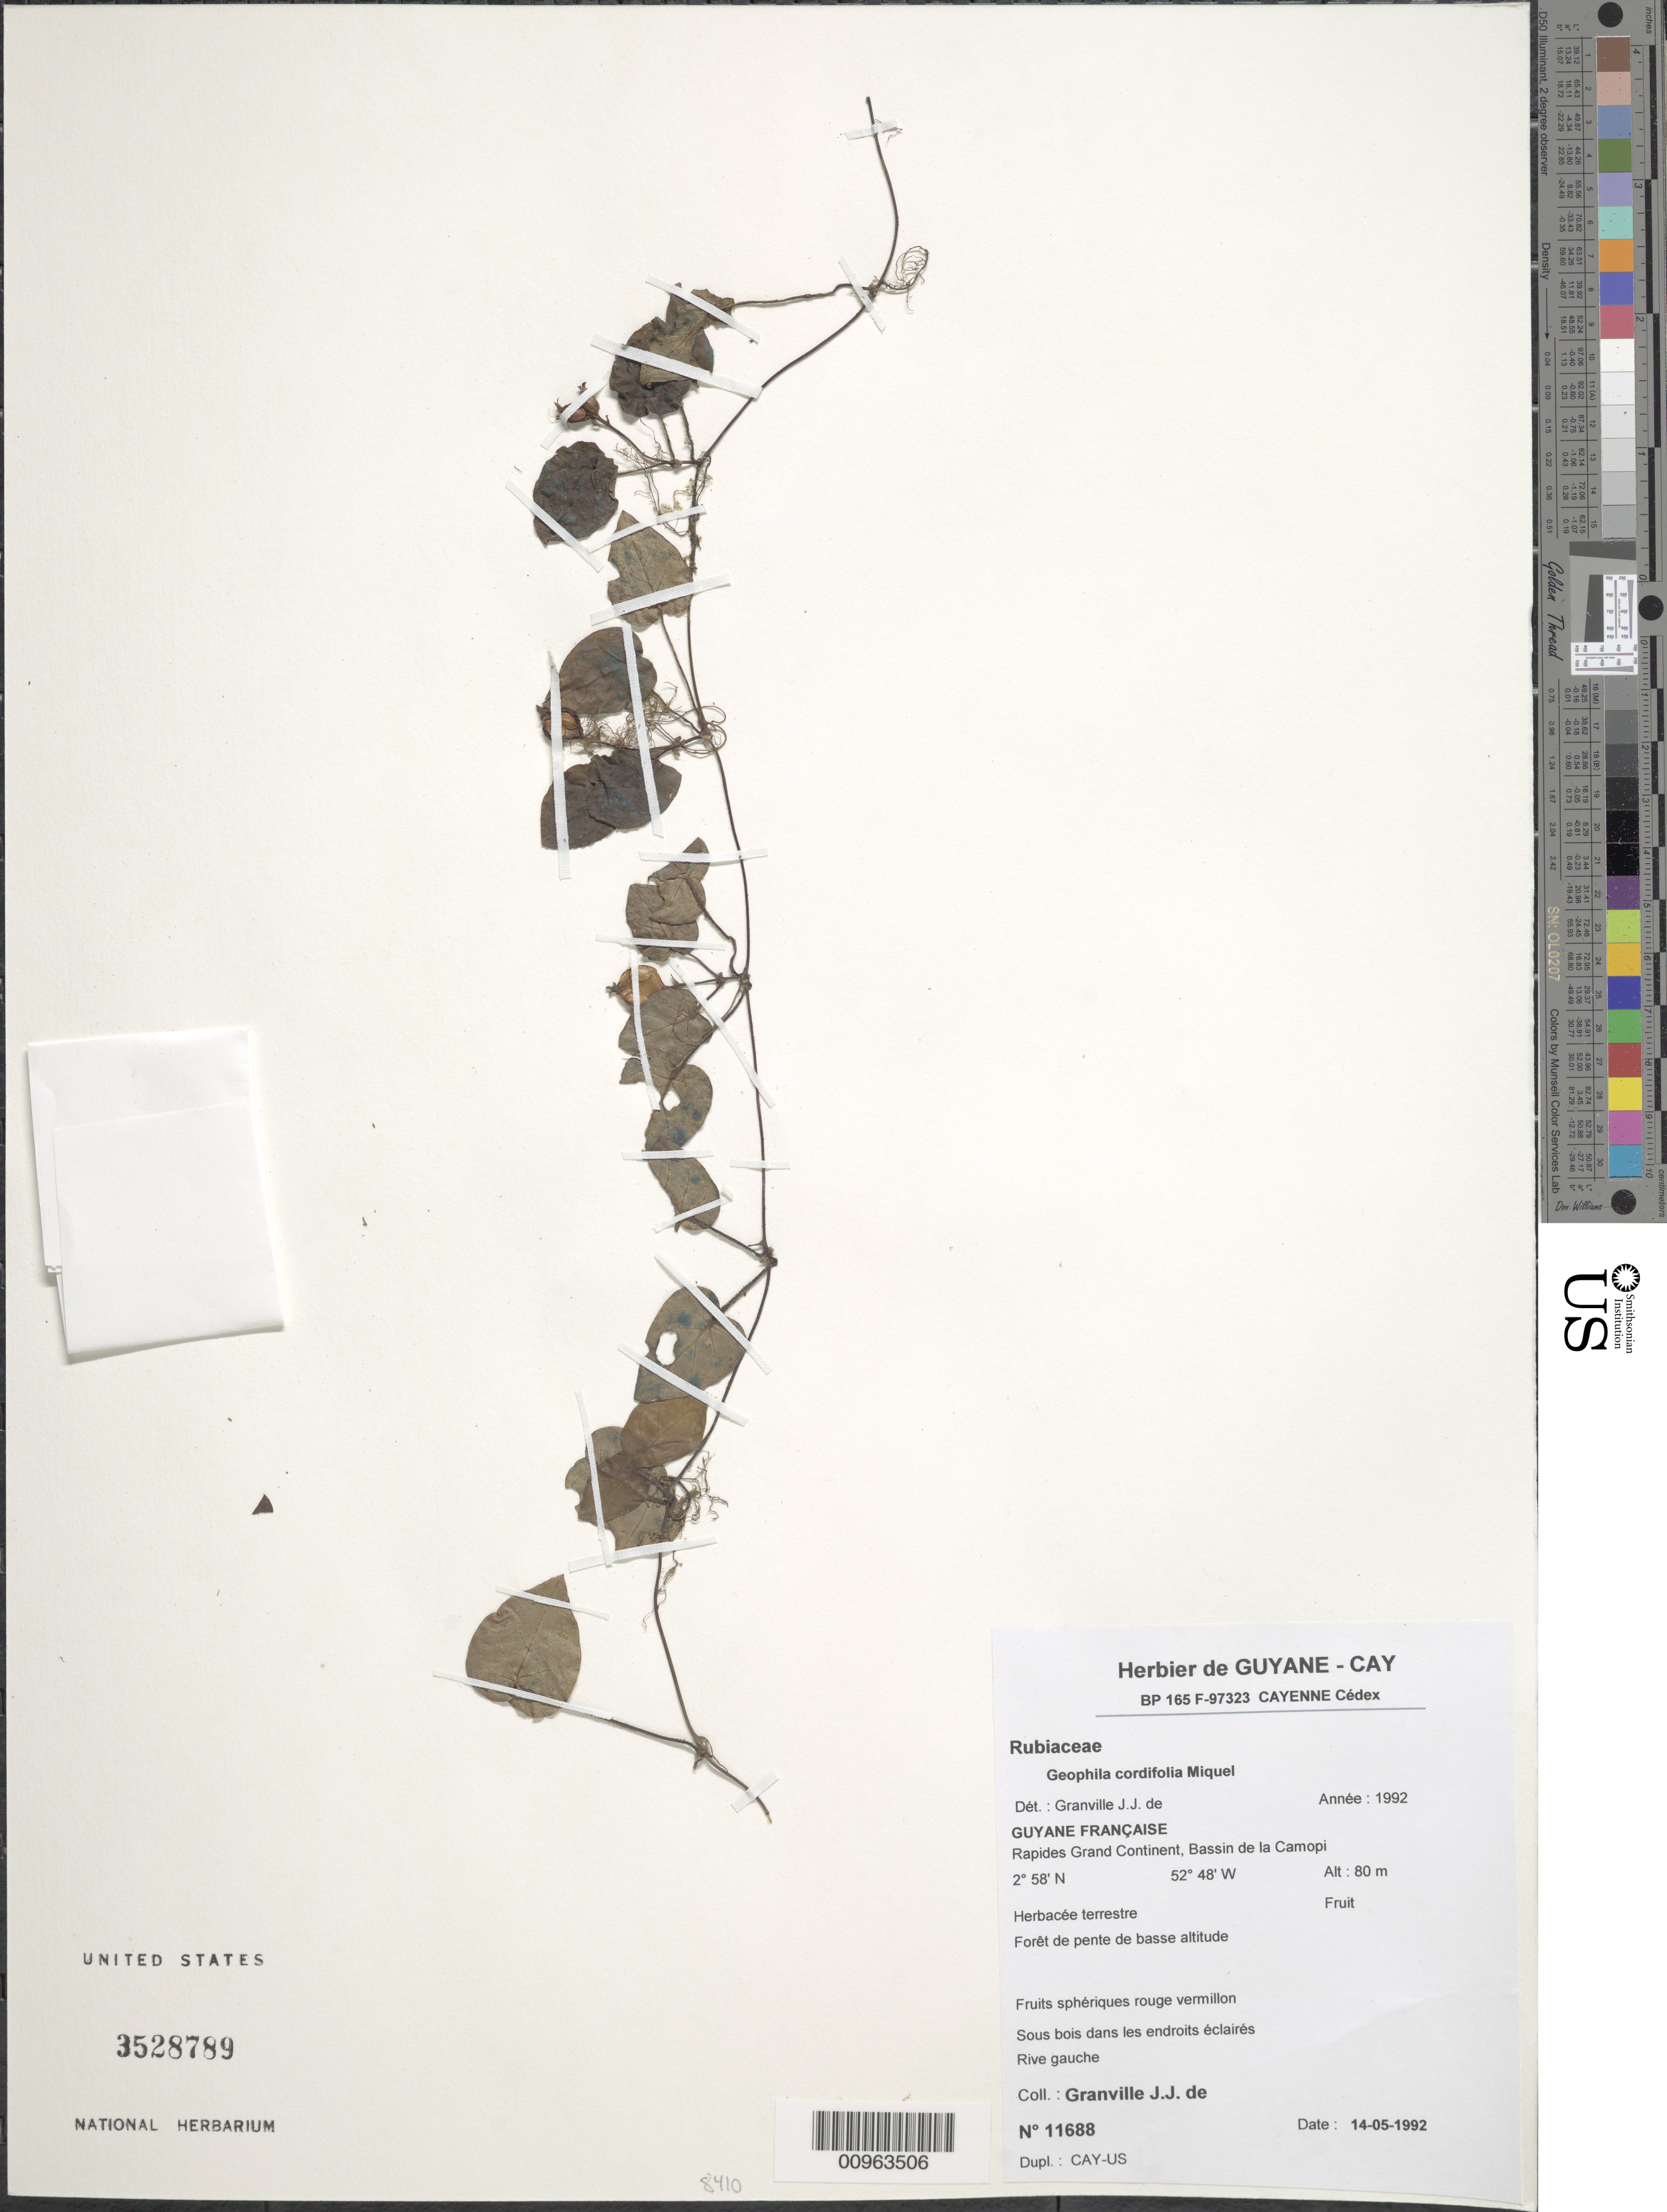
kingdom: Plantae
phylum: Tracheophyta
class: Magnoliopsida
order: Gentianales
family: Rubiaceae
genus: Geophila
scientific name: Geophila cordifolia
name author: Miq.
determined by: Granville, J. J. de, (CAY), Institut de Recherche pour le Developpement (IRD) (FRENCH GUIANA)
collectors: J.-J. de Granville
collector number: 11688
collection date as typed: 14-May-92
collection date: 1992-05-14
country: French Guiana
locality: Rapides Grand Continent, Bassin de la Camopi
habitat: Foret de pente de basse altitude. Rive gauche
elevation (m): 80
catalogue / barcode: US 3528789